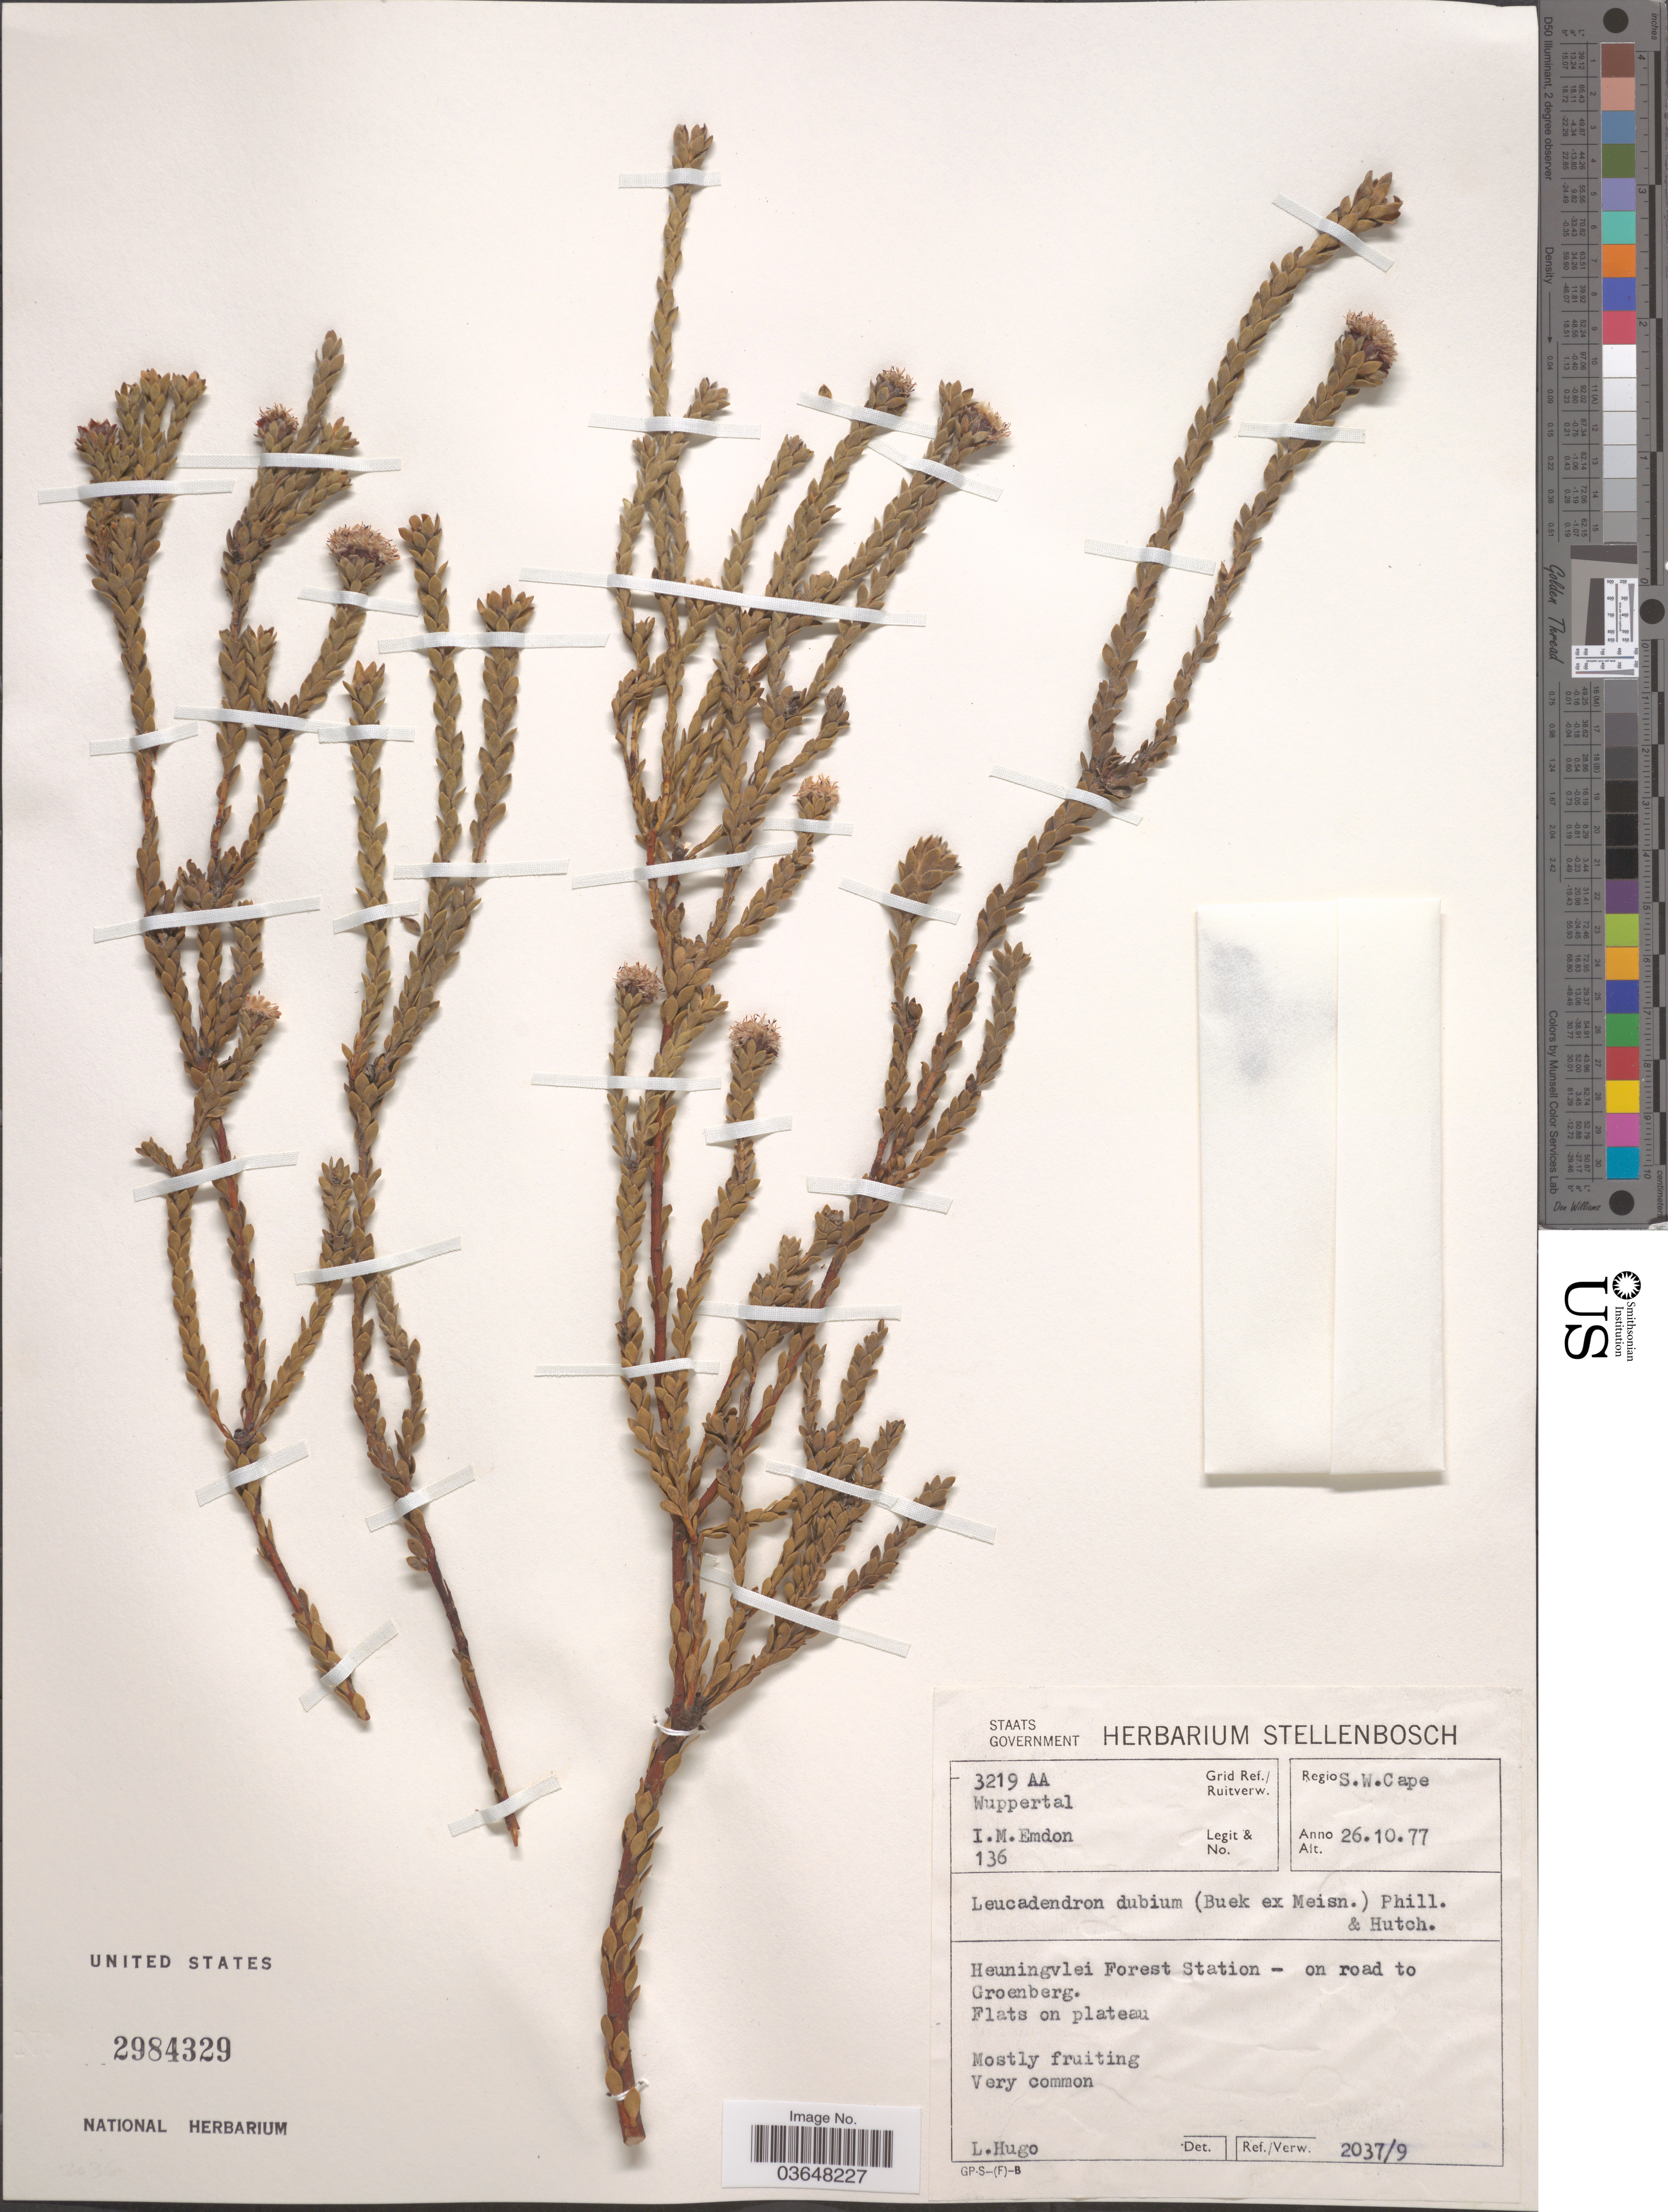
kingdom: Plantae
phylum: Tracheophyta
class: Magnoliopsida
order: Proteales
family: Proteaceae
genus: Leucadendron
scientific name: Leucadendron dubium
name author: E. Phillips & Hutch.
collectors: I. Emdon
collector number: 136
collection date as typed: Transcribed d/m/y: 26/10/77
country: South Africa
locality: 3219AA Wuppertal Grid Ref./ Ruitverw. Regio S.W.Cape. Heuningvlei Forest Station - on road to Groenberg.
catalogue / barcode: US 2984329